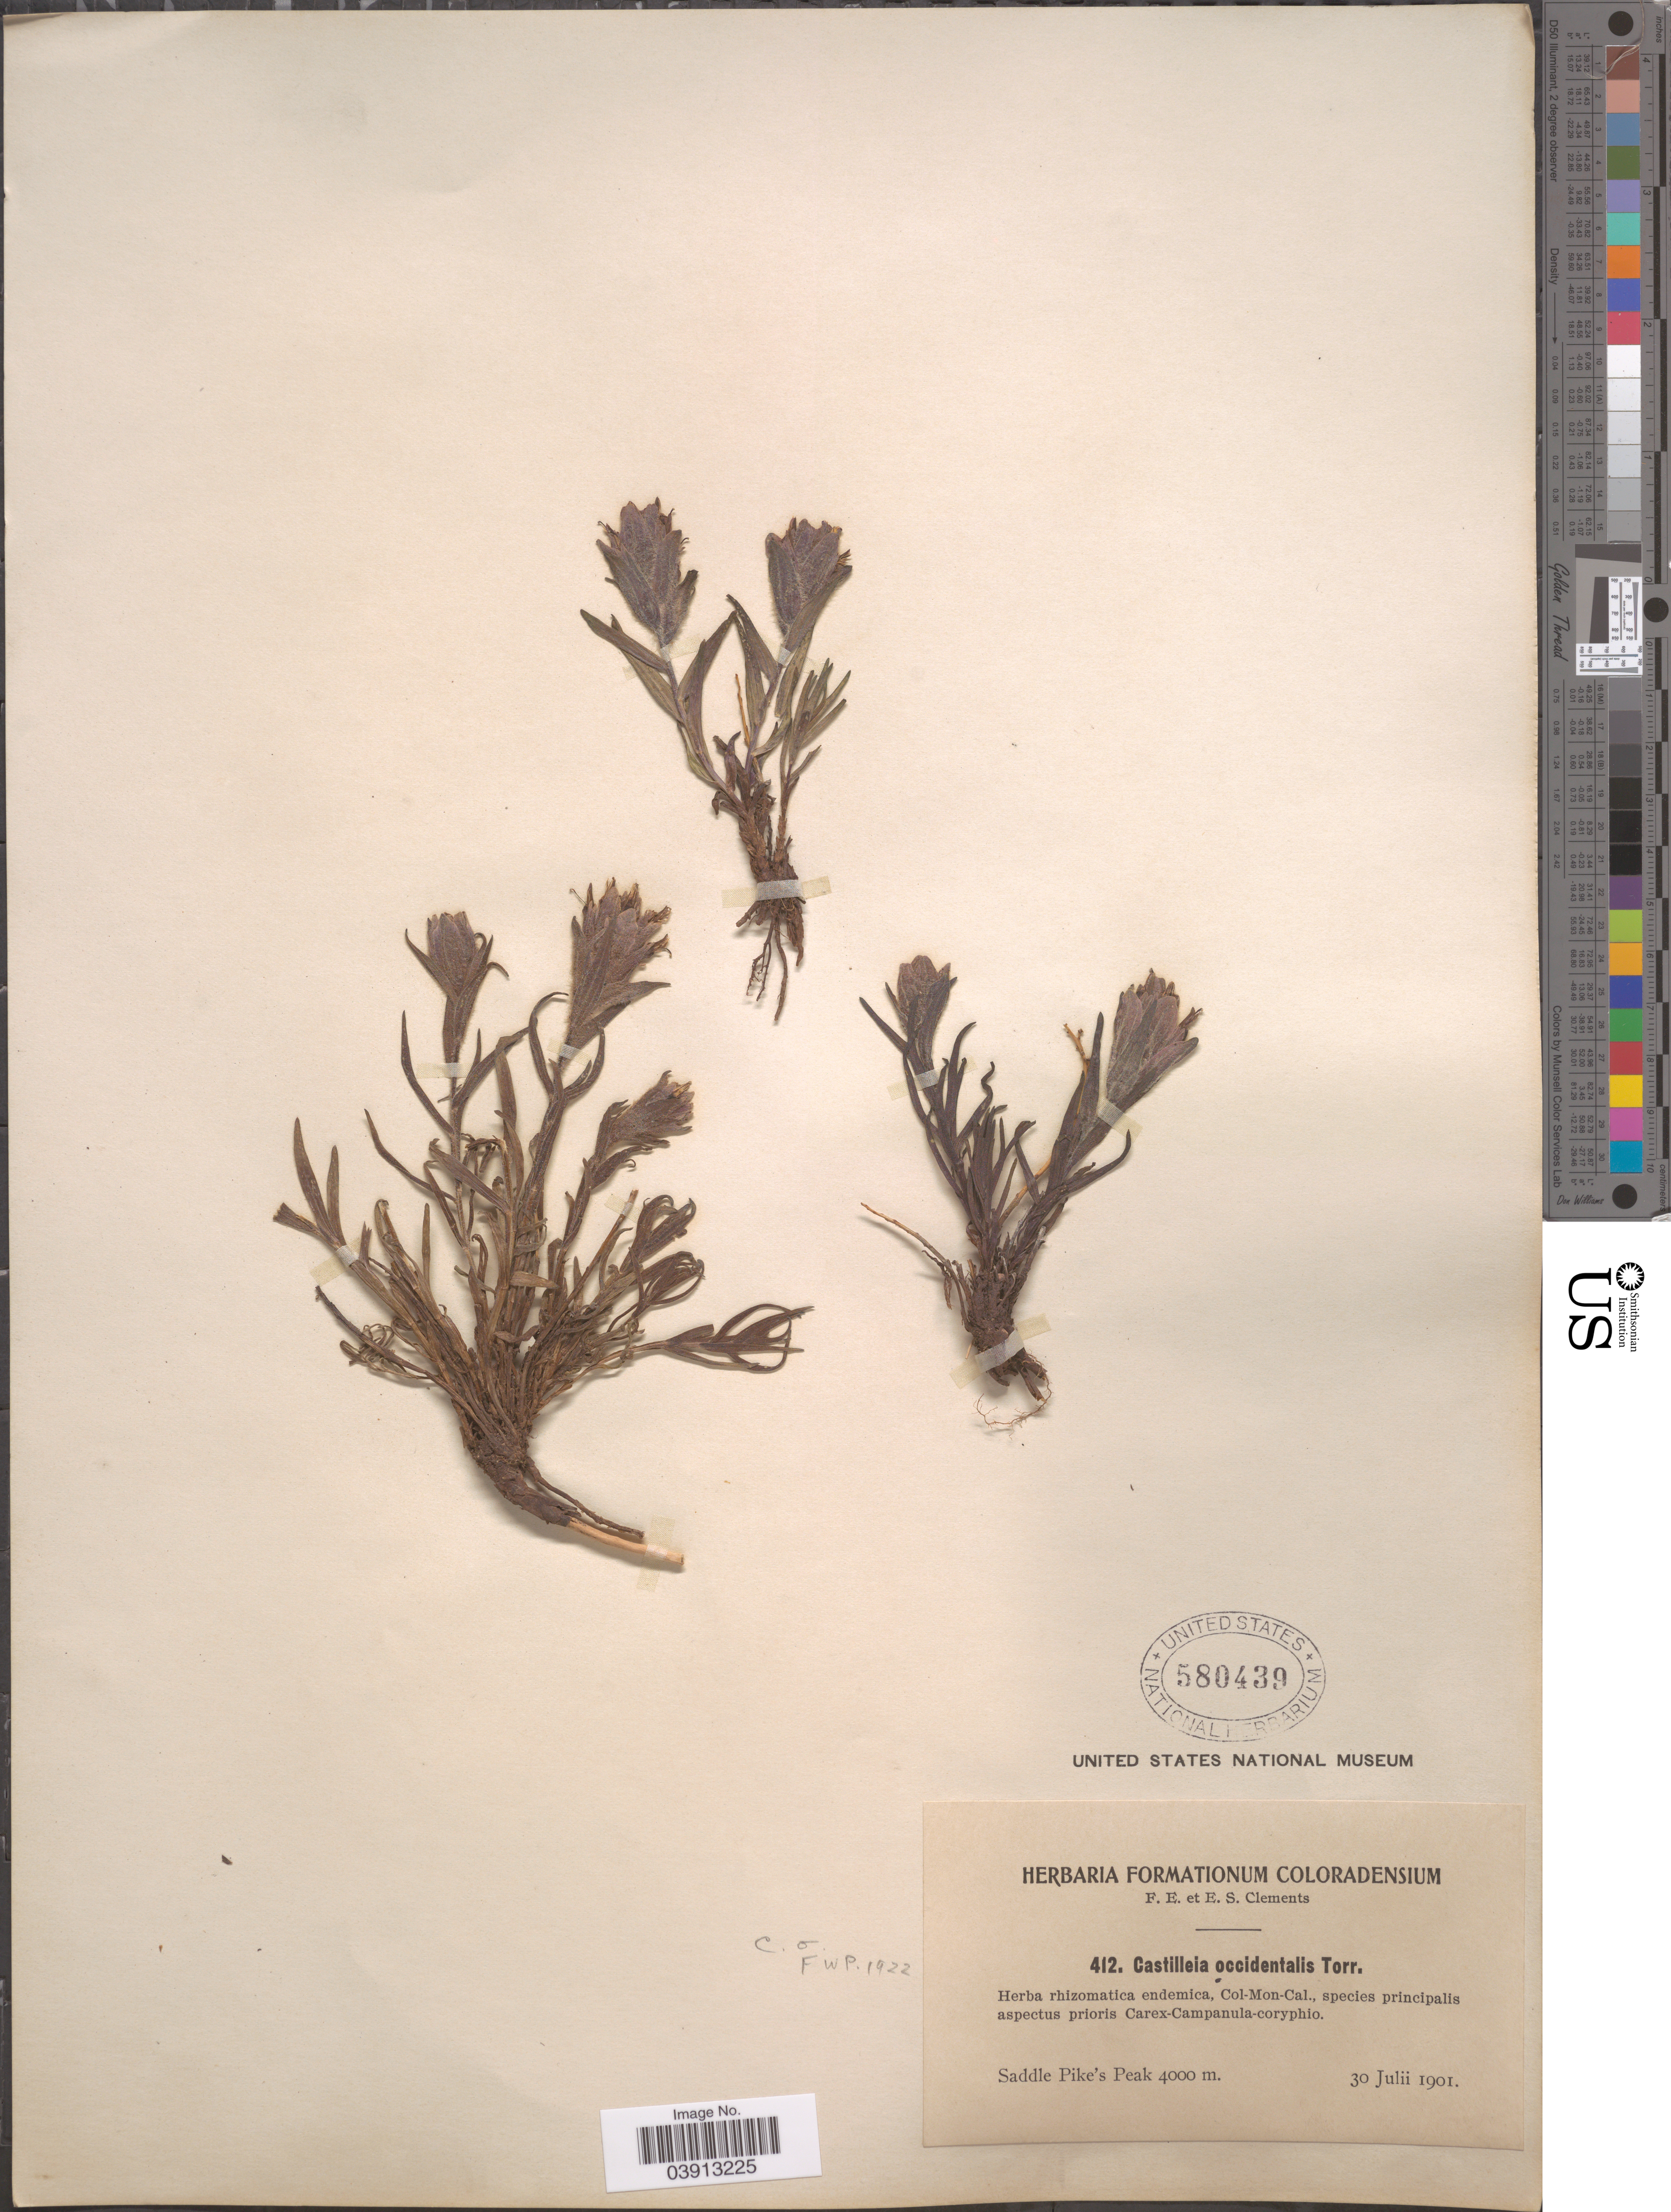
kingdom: Plantae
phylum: Tracheophyta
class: Magnoliopsida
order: Lamiales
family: Orobanchaceae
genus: Castilleja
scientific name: Castilleja occidentalis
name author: Torr.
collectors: F. E. Clements & E. S. Clements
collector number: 412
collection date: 1901-07-30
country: United States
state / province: Colorado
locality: Saddle Pike's Peak.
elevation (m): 4000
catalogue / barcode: US 580439